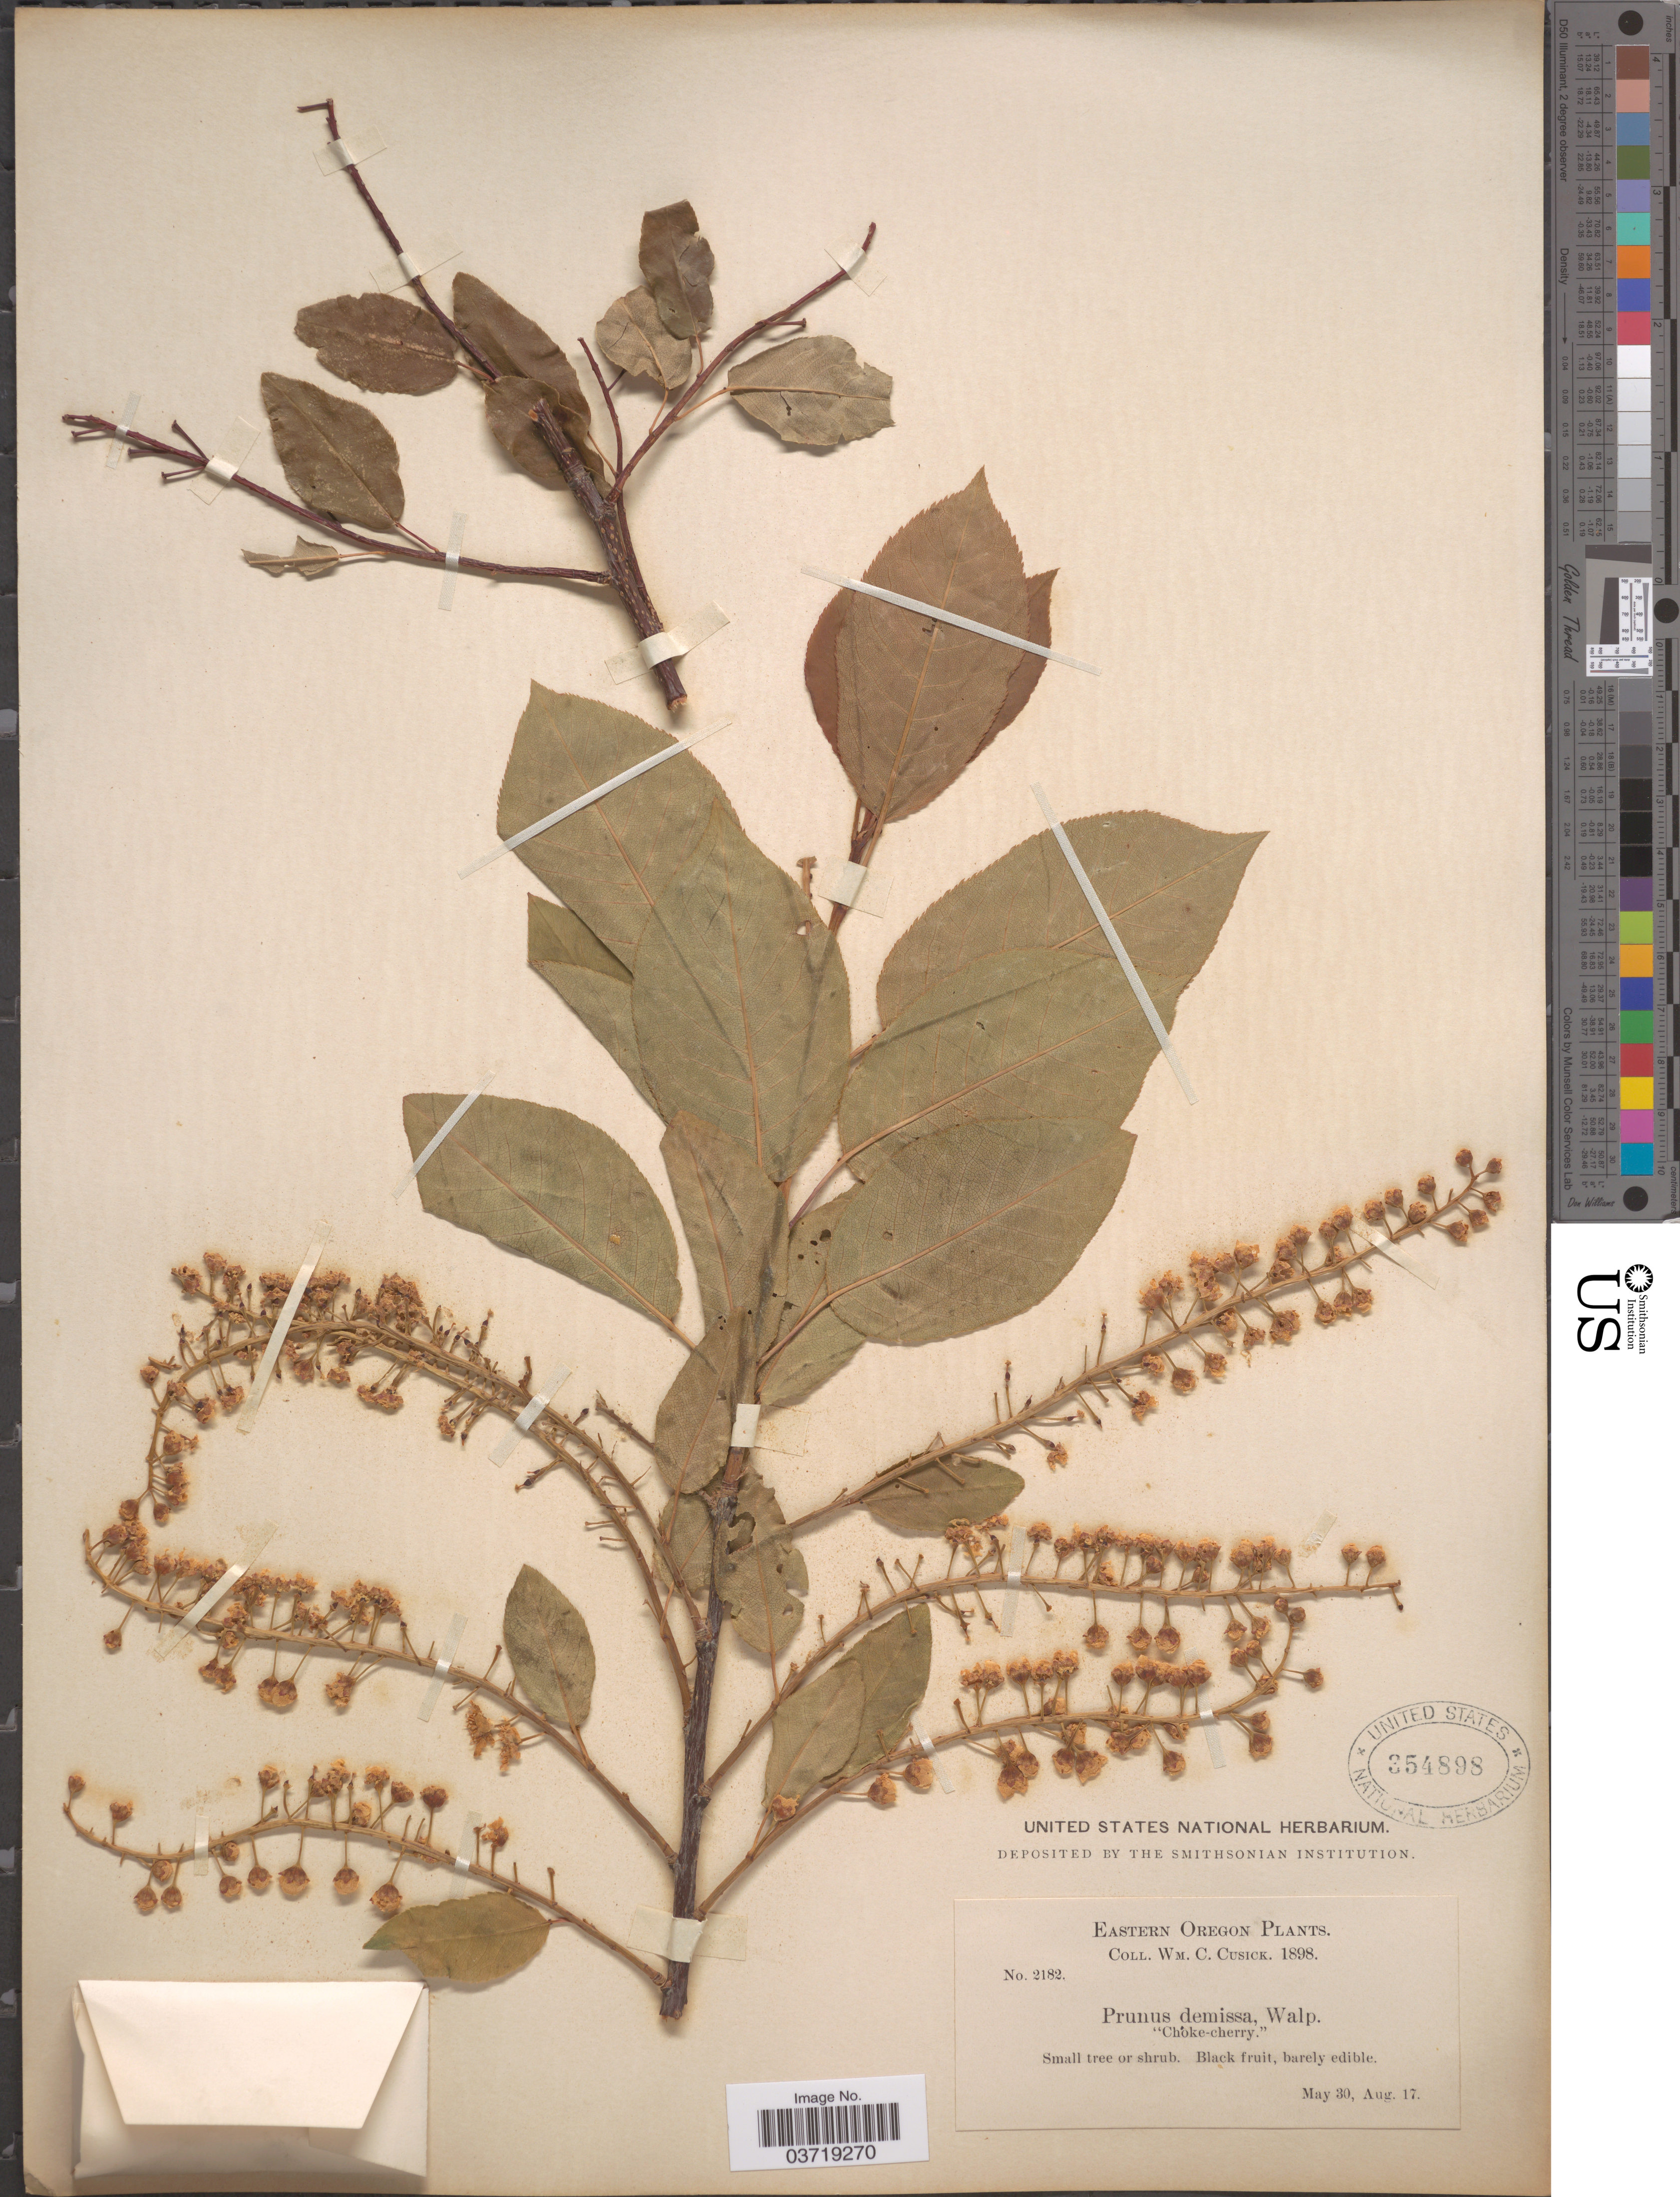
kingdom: Plantae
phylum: Tracheophyta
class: Magnoliopsida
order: Rosales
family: Rosaceae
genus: Prunus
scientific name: Prunus virginiana var. demissa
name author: (Nutt.) Torr.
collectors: W. C. Cusick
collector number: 2182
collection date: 1898-05-30/1898-08-17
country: United States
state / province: Oregon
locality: Eastern Oregon.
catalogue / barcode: US 354898